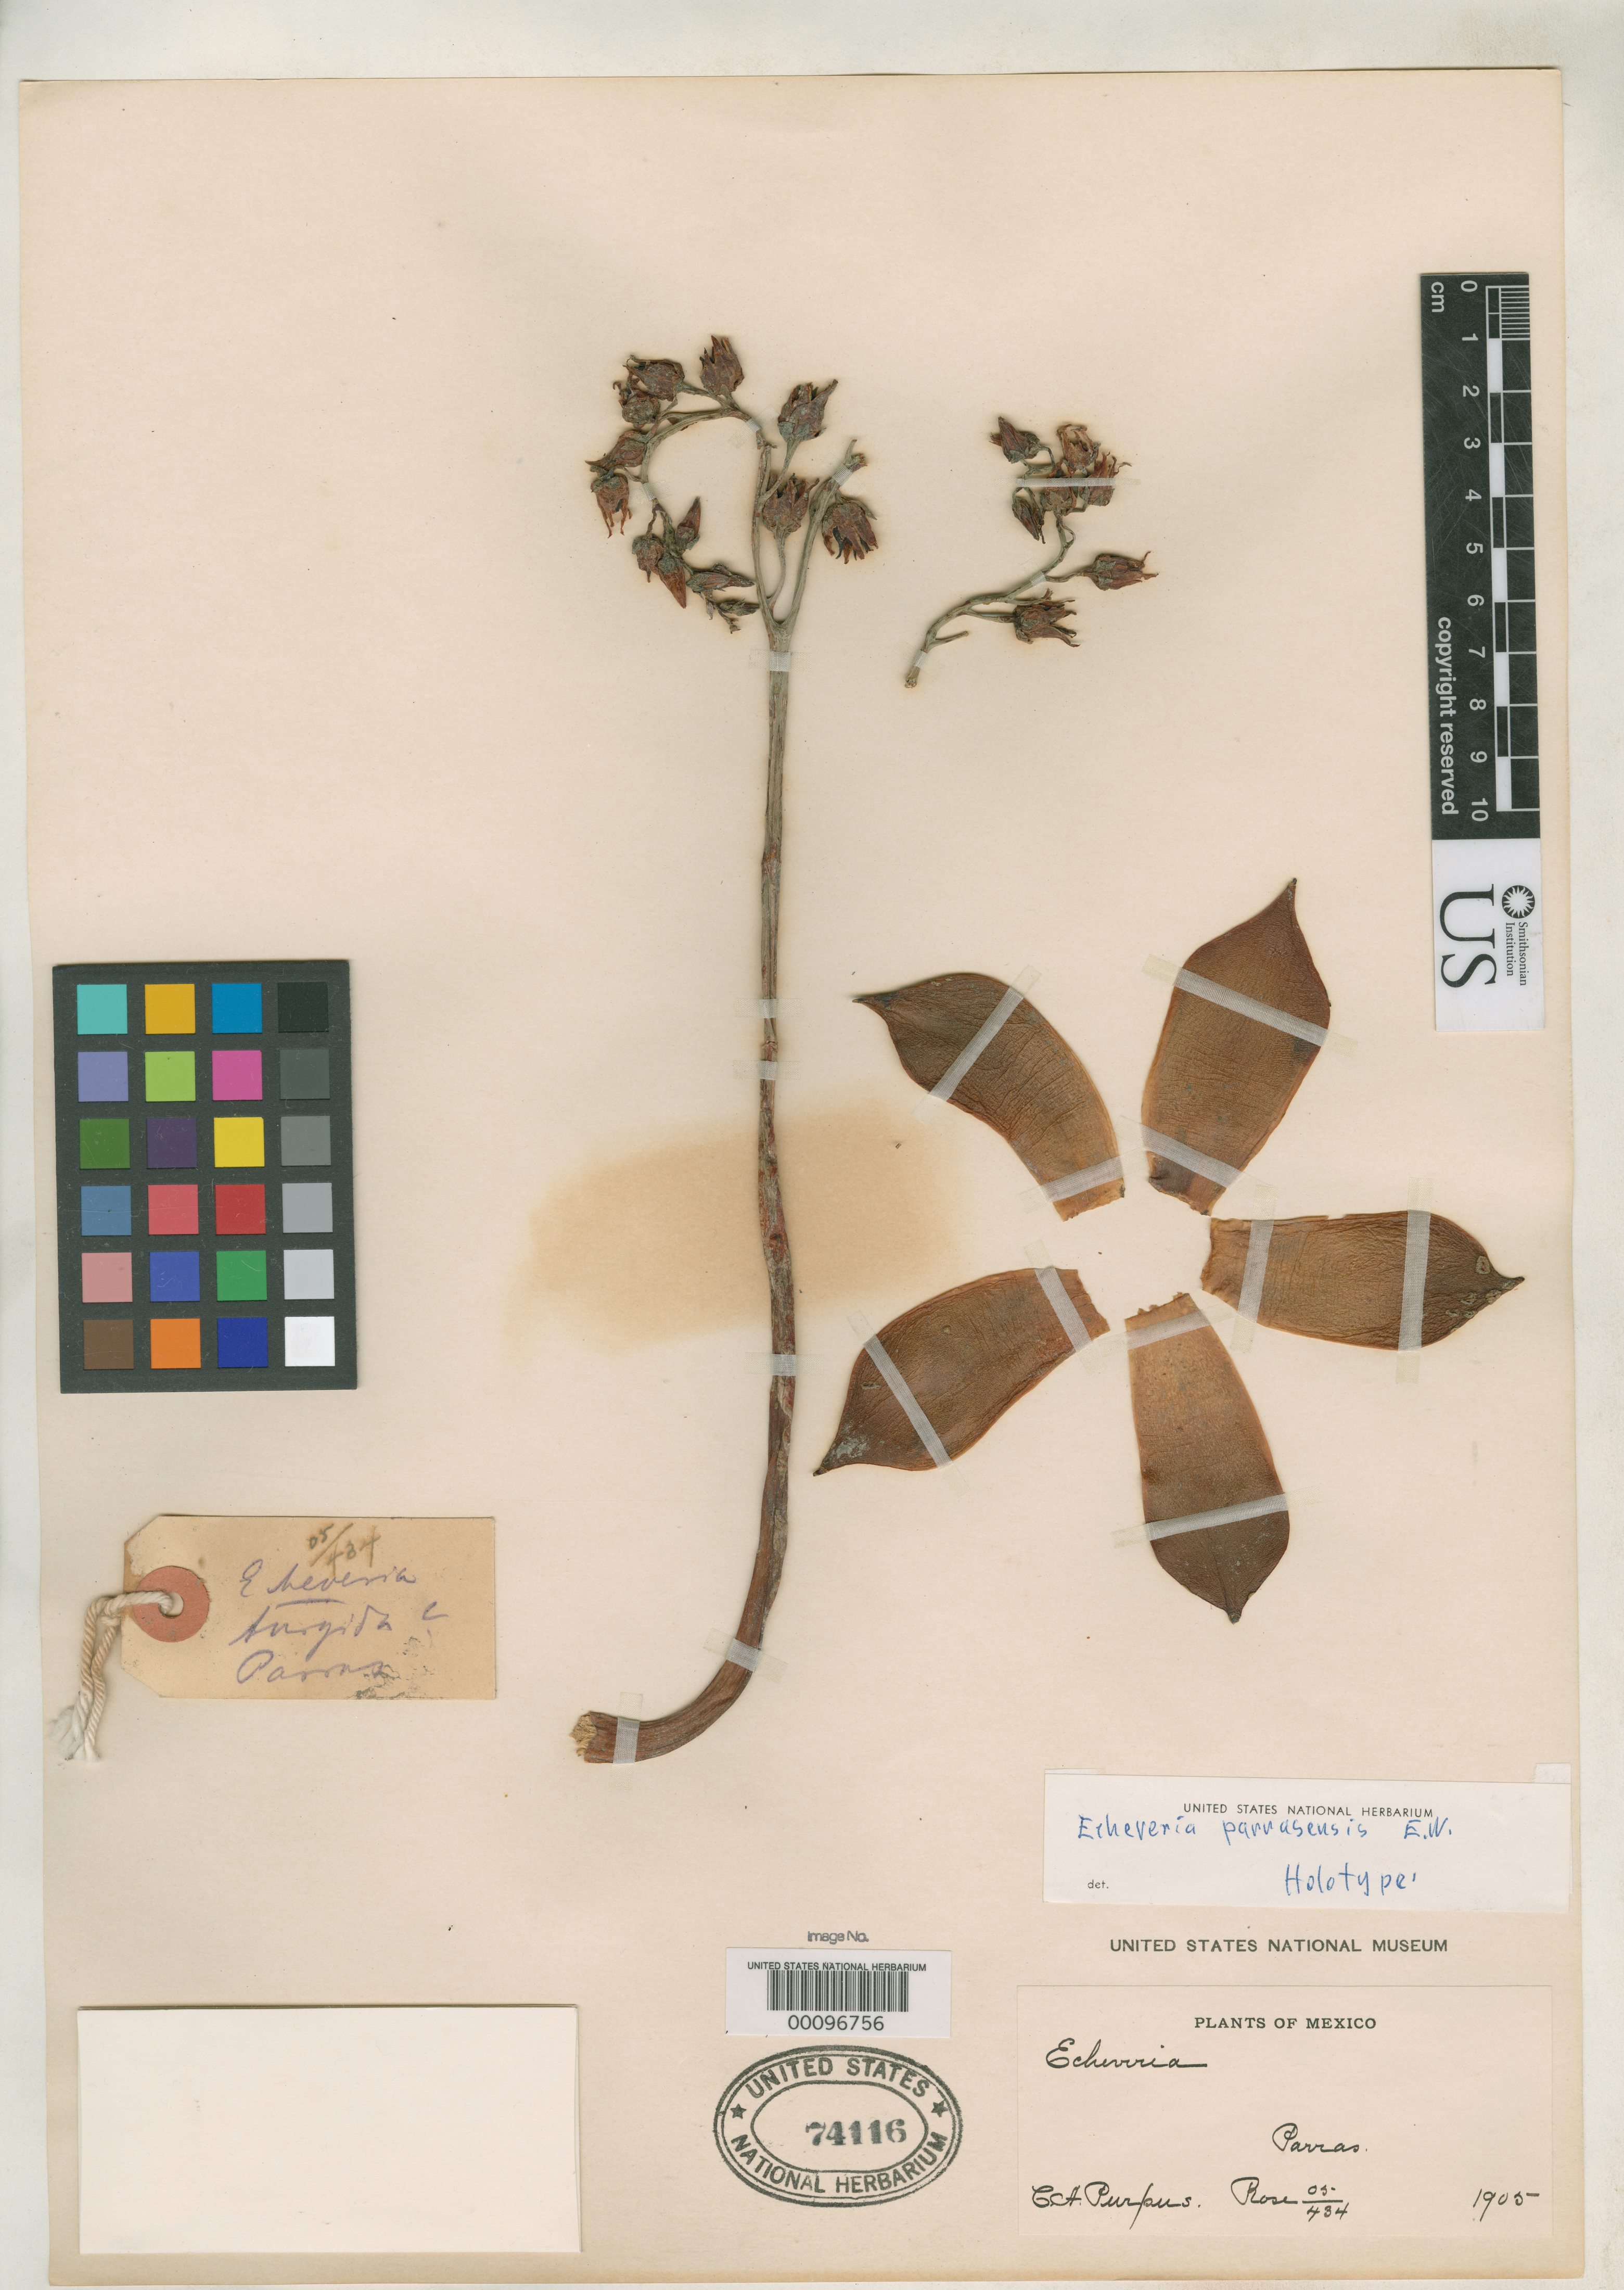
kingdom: Plantae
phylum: Tracheophyta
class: Magnoliopsida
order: Saxifragales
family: Crassulaceae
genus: Echeveria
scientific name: Echeveria cuspidata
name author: Rose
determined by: Boggan, J. K., (US), NMNH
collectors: C. A. Purpus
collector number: Rose 05/434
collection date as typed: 1905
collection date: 1905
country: Mexico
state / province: Coahuila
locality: Saltillo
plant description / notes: Specimen apparently made from cultivated plant, erroneously annotated as holotype of Echeveria parrasensis E. Walther. Not the holotype, nor apparently type material of any kind (holotype of E. parrasensis is Rose 965, USNH 431439).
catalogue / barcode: US 74116